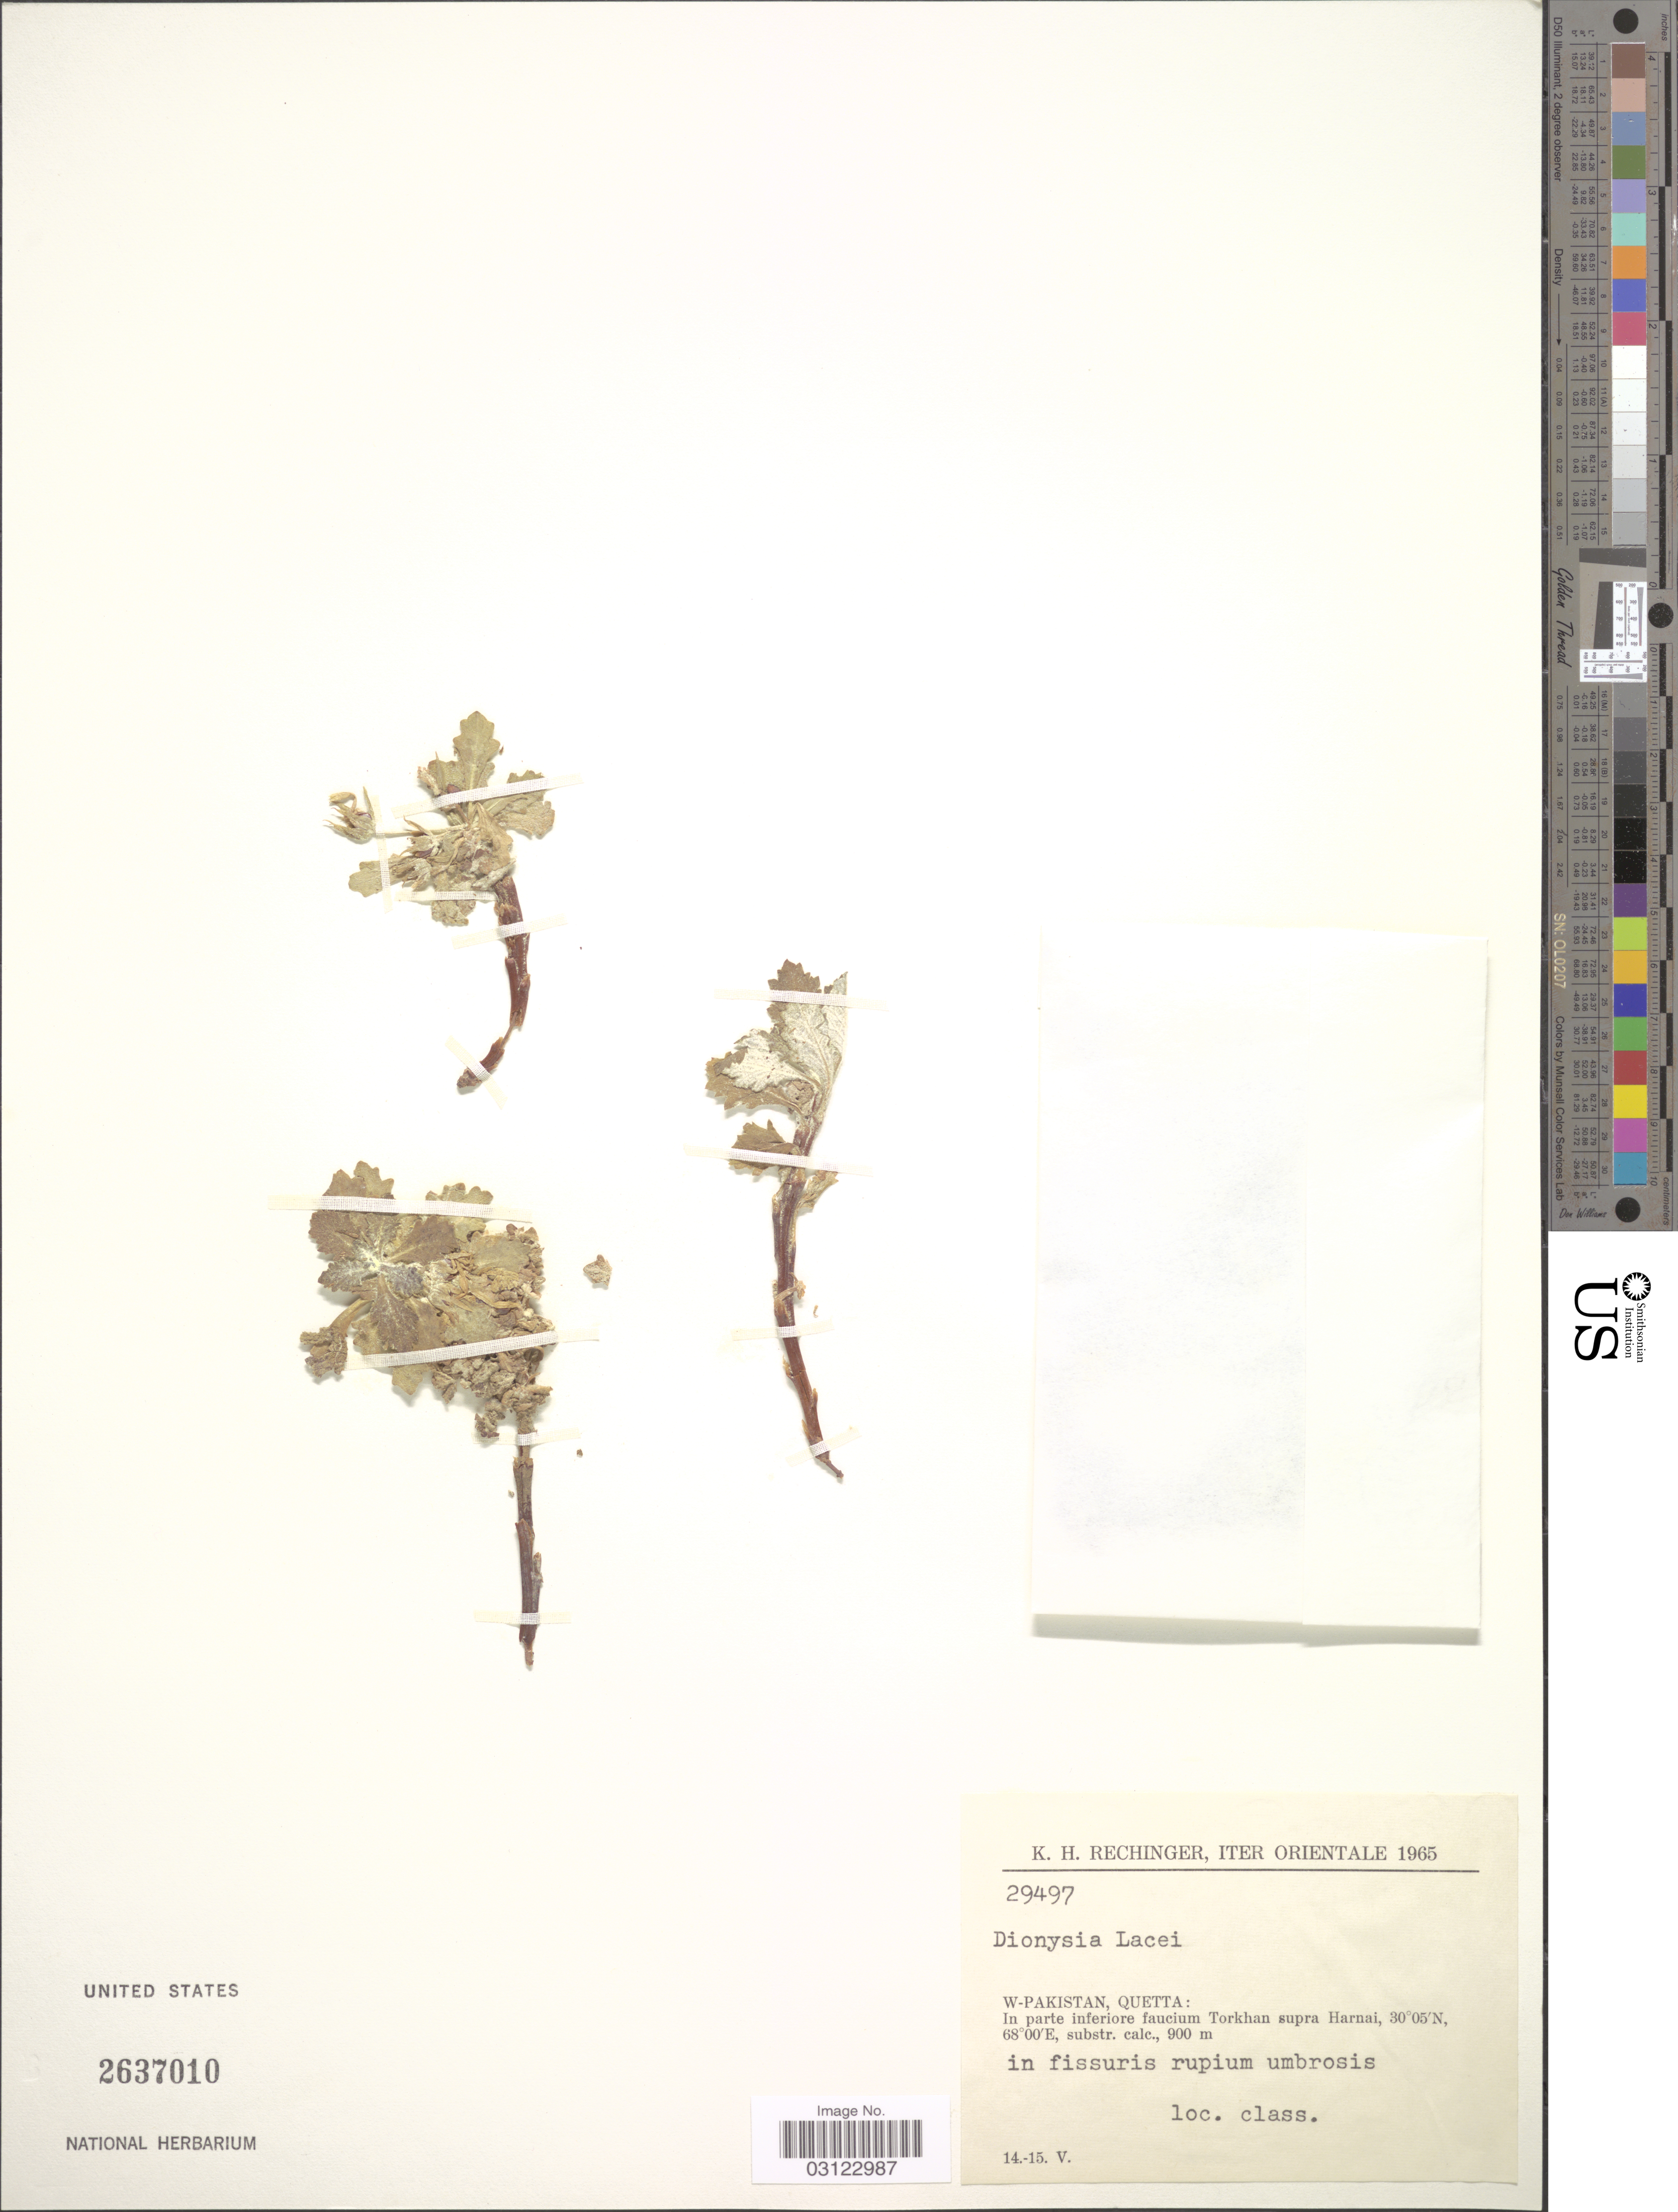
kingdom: Plantae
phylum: Tracheophyta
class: Magnoliopsida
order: Ericales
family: Primulaceae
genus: Dionysia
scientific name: Dionysia lacei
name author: (Hemsl. & Watt) S. Clay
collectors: K. H. Rechinger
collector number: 29497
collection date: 1965-05-14/1965-05-15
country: Pakistan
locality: Iter Orientale. W-Pakistan, Quetta: In parte inferiore faucium Torkhan supra Harnai.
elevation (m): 900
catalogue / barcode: US 2637010